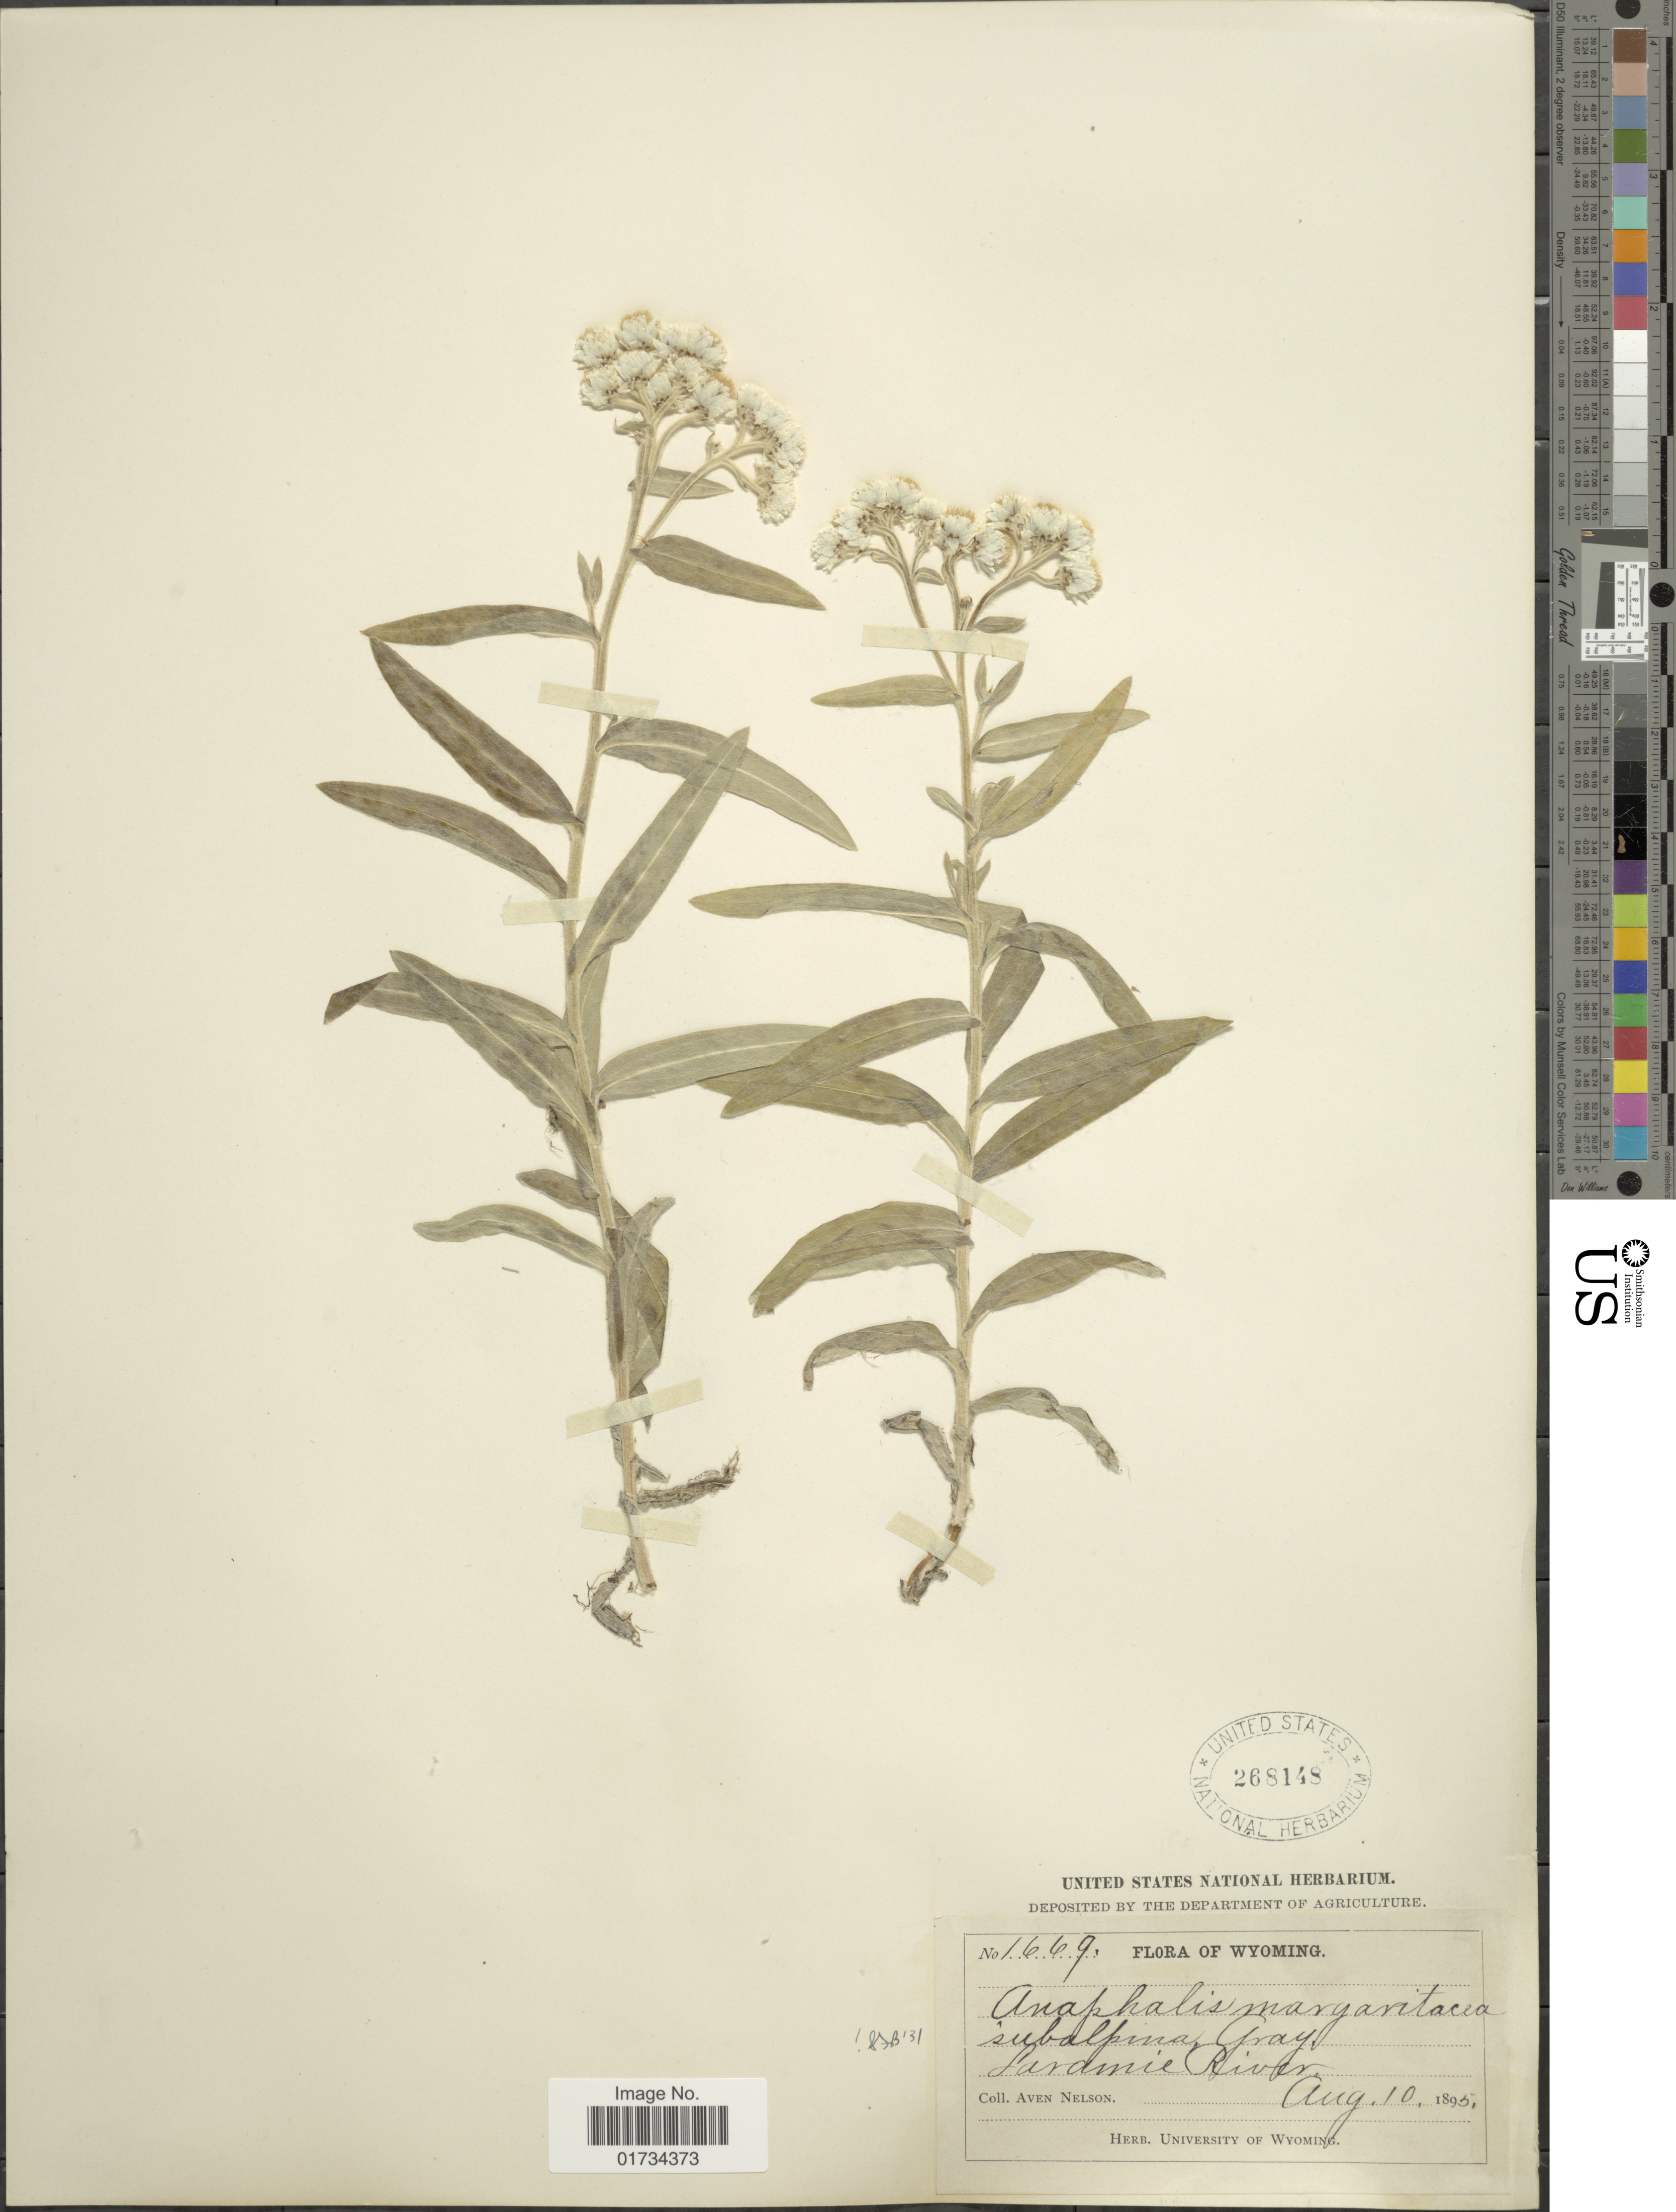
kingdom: Plantae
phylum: Tracheophyta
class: Magnoliopsida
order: Asterales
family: Asteraceae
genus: Anaphalis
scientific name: Anaphalis subalpina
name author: (A. Gray) Rydb.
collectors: A. Nelson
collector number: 1669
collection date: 1895-08-10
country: United States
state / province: Wyoming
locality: Wyoming. Laramie River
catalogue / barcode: US 268148